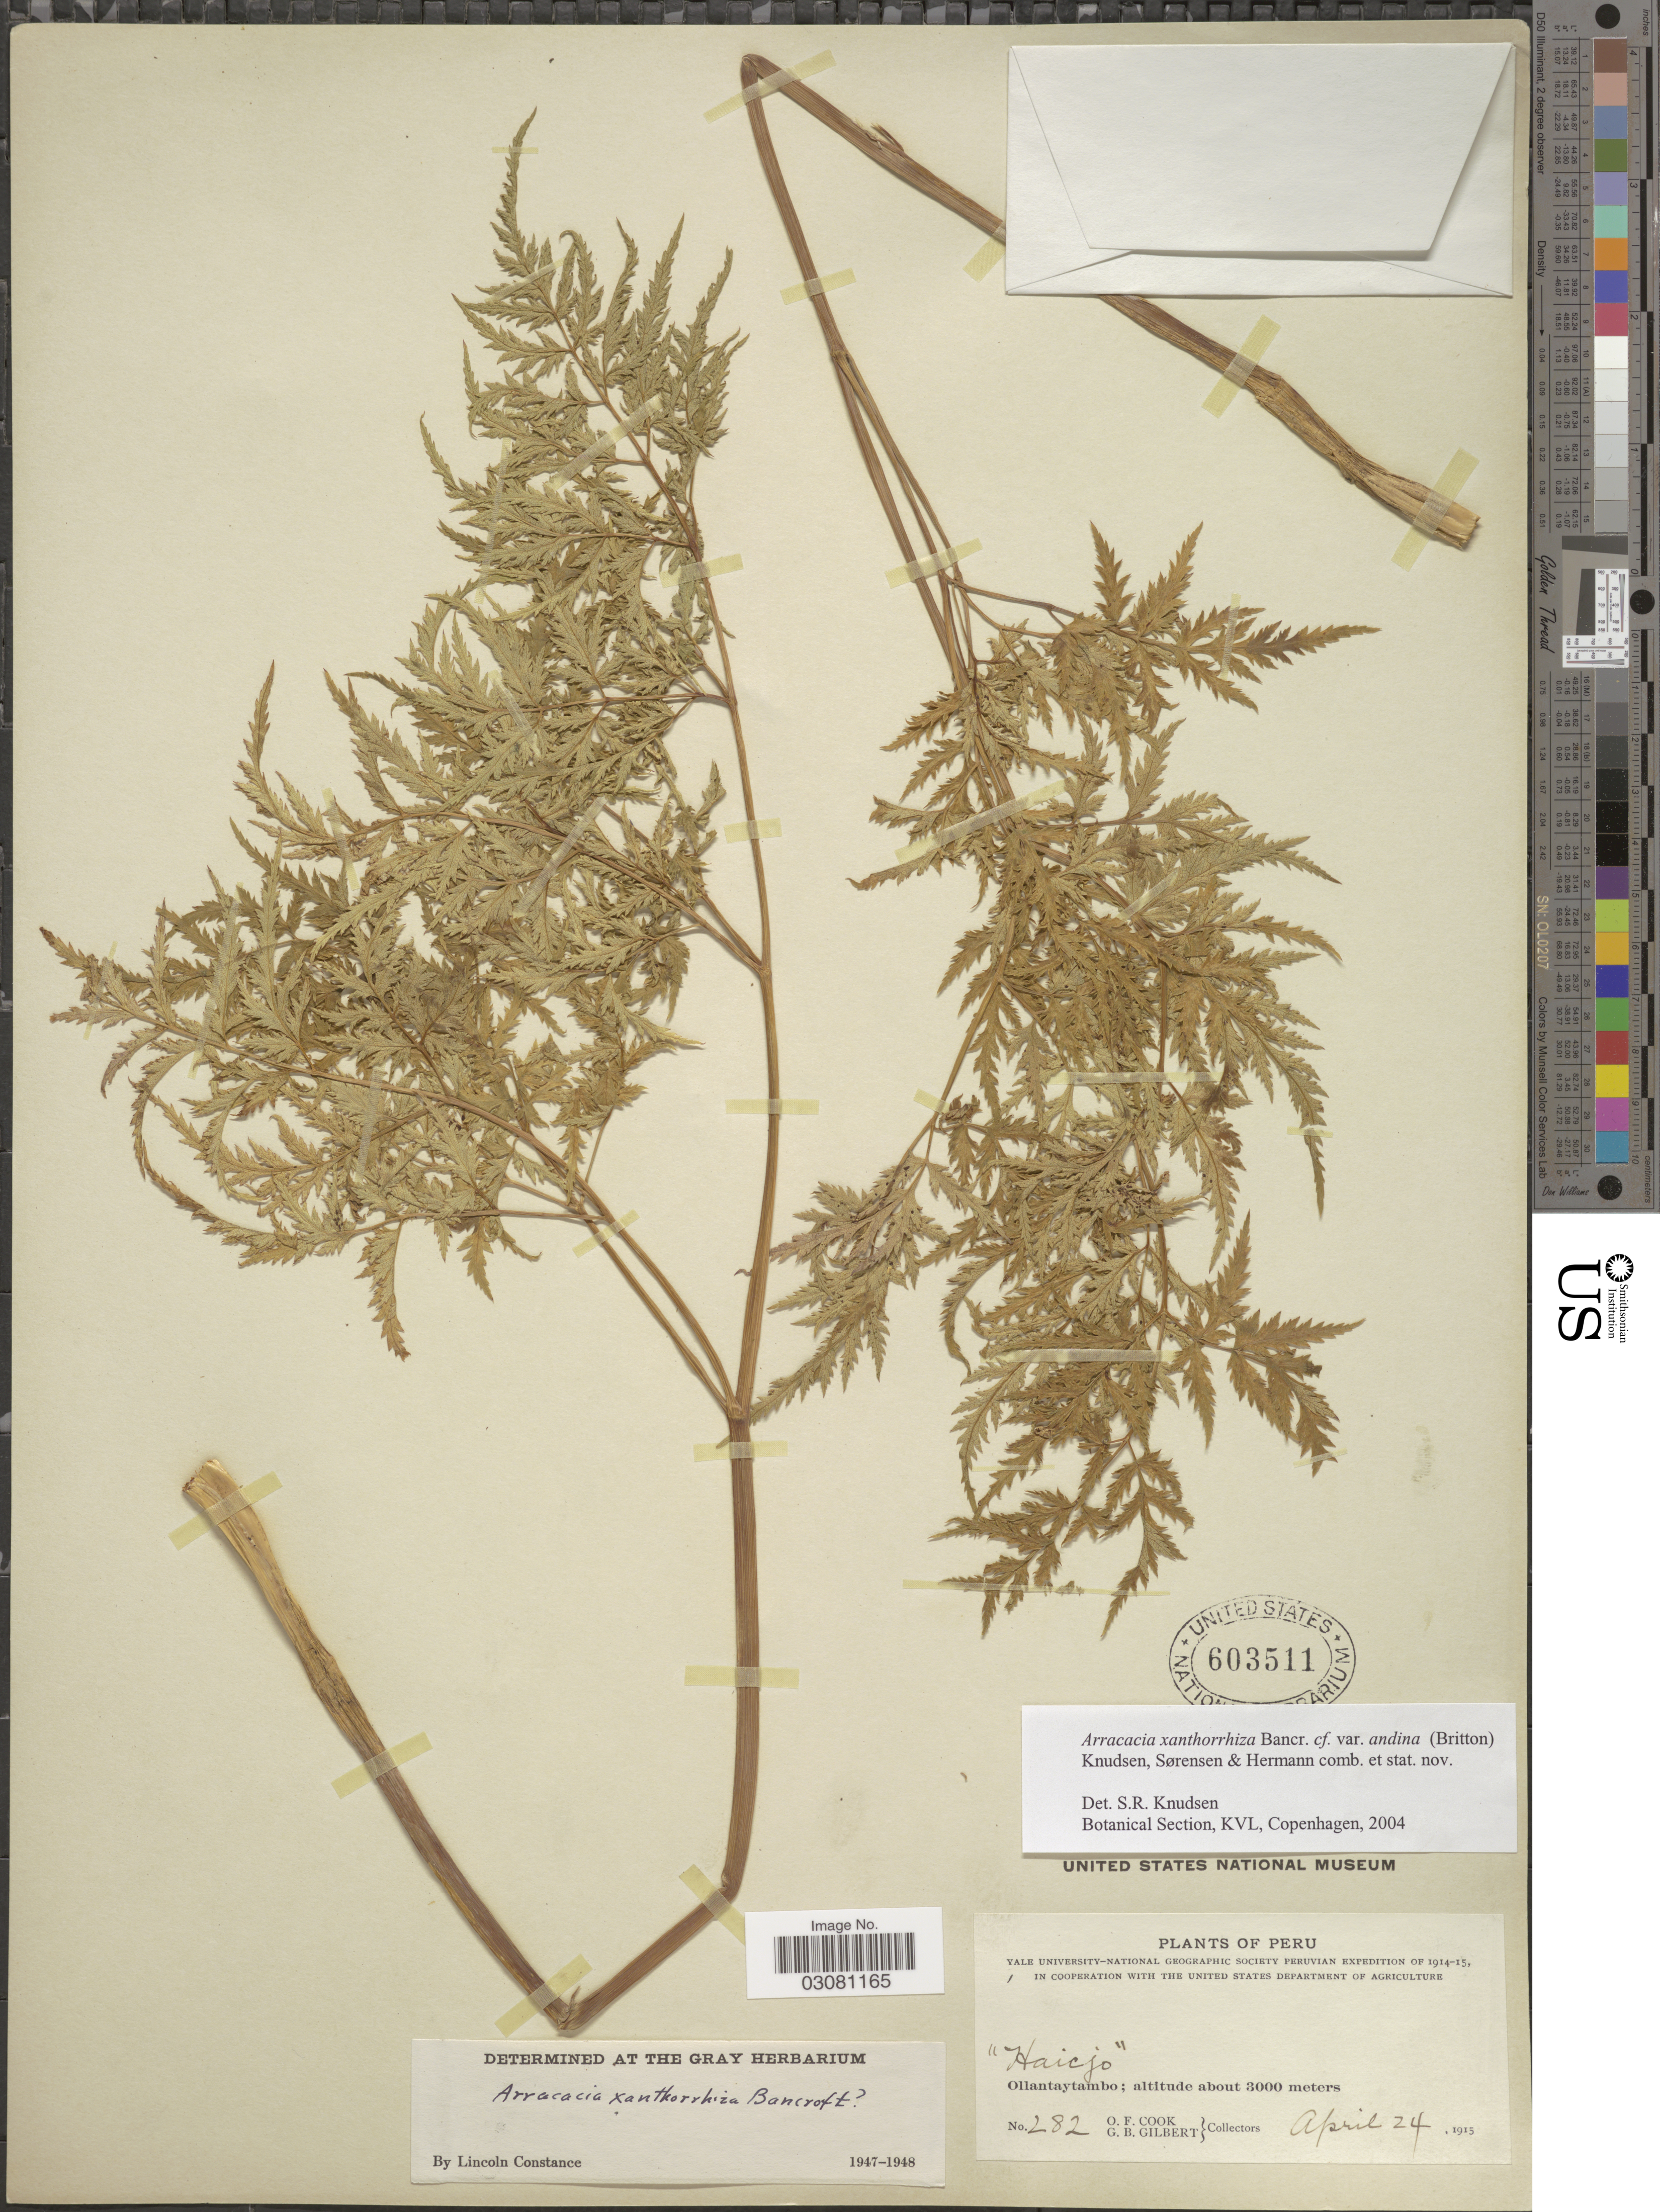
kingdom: Plantae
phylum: Tracheophyta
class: Magnoliopsida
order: Apiales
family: Apiaceae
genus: Arracacia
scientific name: Arracacia xanthorrhiza var. andina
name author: (Britton) S. Knudsen et al.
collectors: O. F. Cook & G. B. Gilbert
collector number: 282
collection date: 1915-04-24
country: Peru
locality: Ollantaytambo.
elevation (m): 3000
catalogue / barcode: US 603511